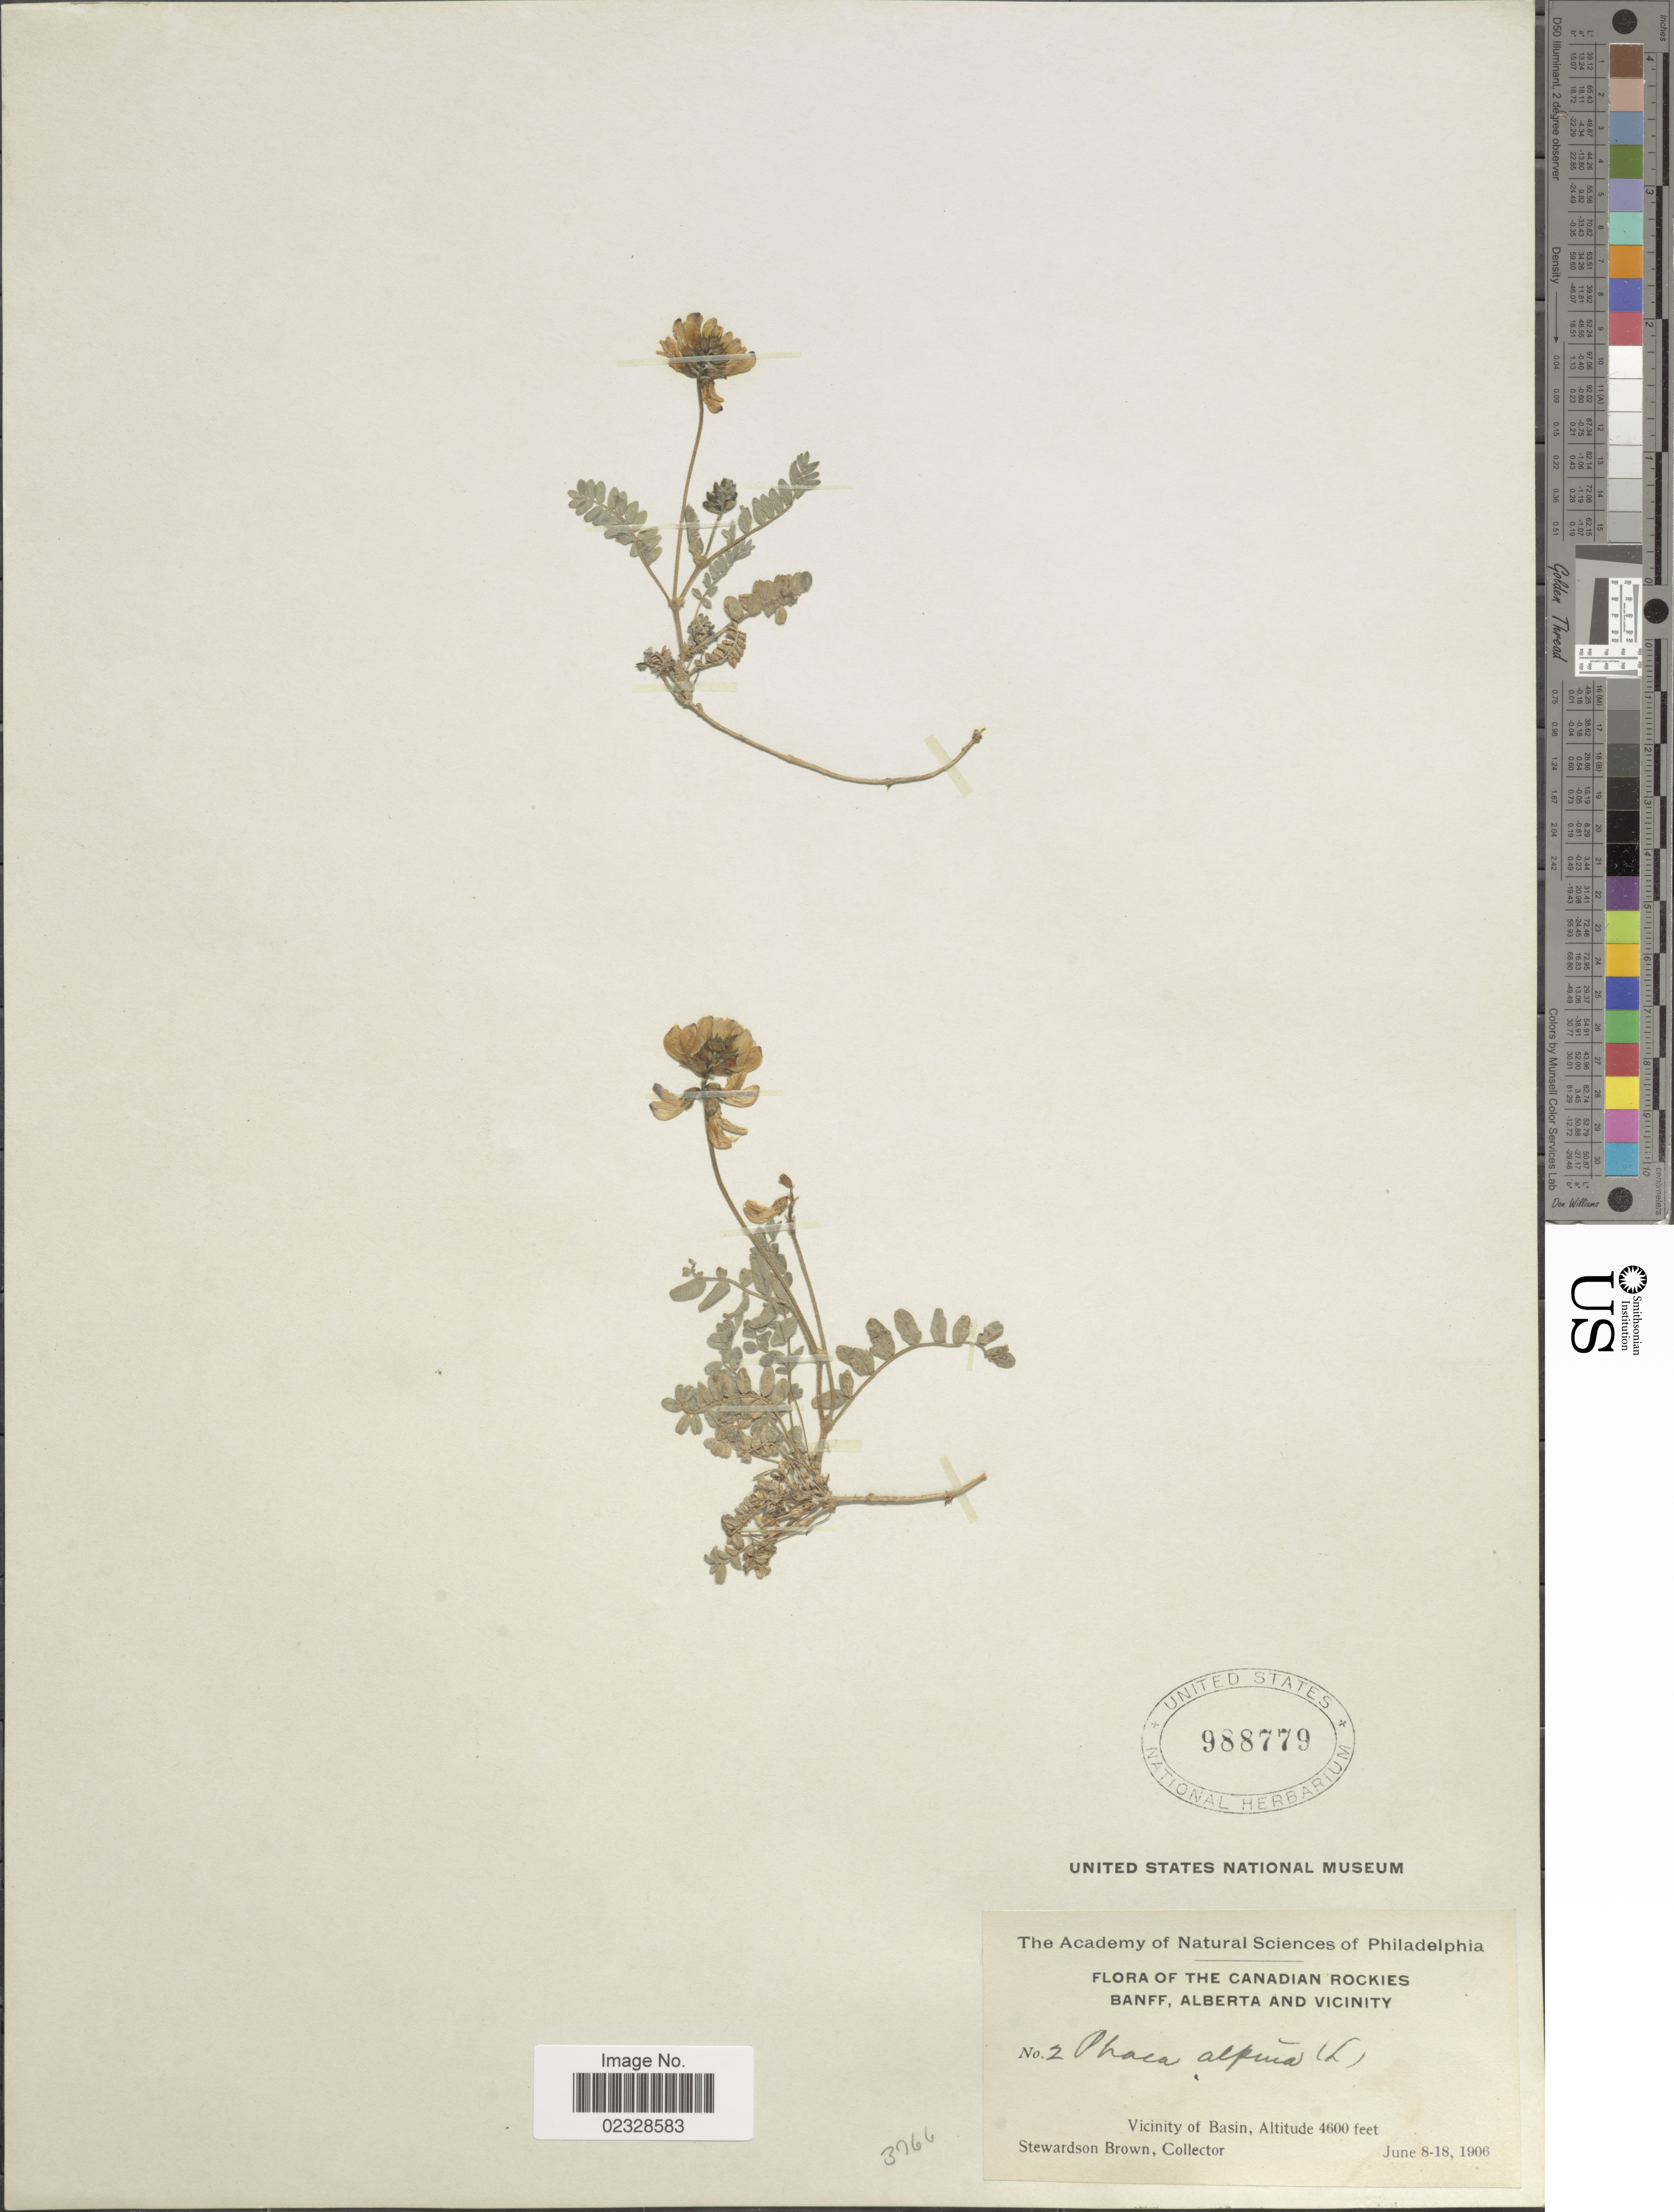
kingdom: Plantae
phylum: Tracheophyta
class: Magnoliopsida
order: Fabales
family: Fabaceae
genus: Astragalus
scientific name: Astragalus alpinus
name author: L.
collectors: S. Brown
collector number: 2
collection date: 1906-06-08/1906-06-18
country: Canada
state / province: Alberta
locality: Canadian Rockies. Banff, Alberta and Vicinity. Vicinity of Basin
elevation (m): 1402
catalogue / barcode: US 988779